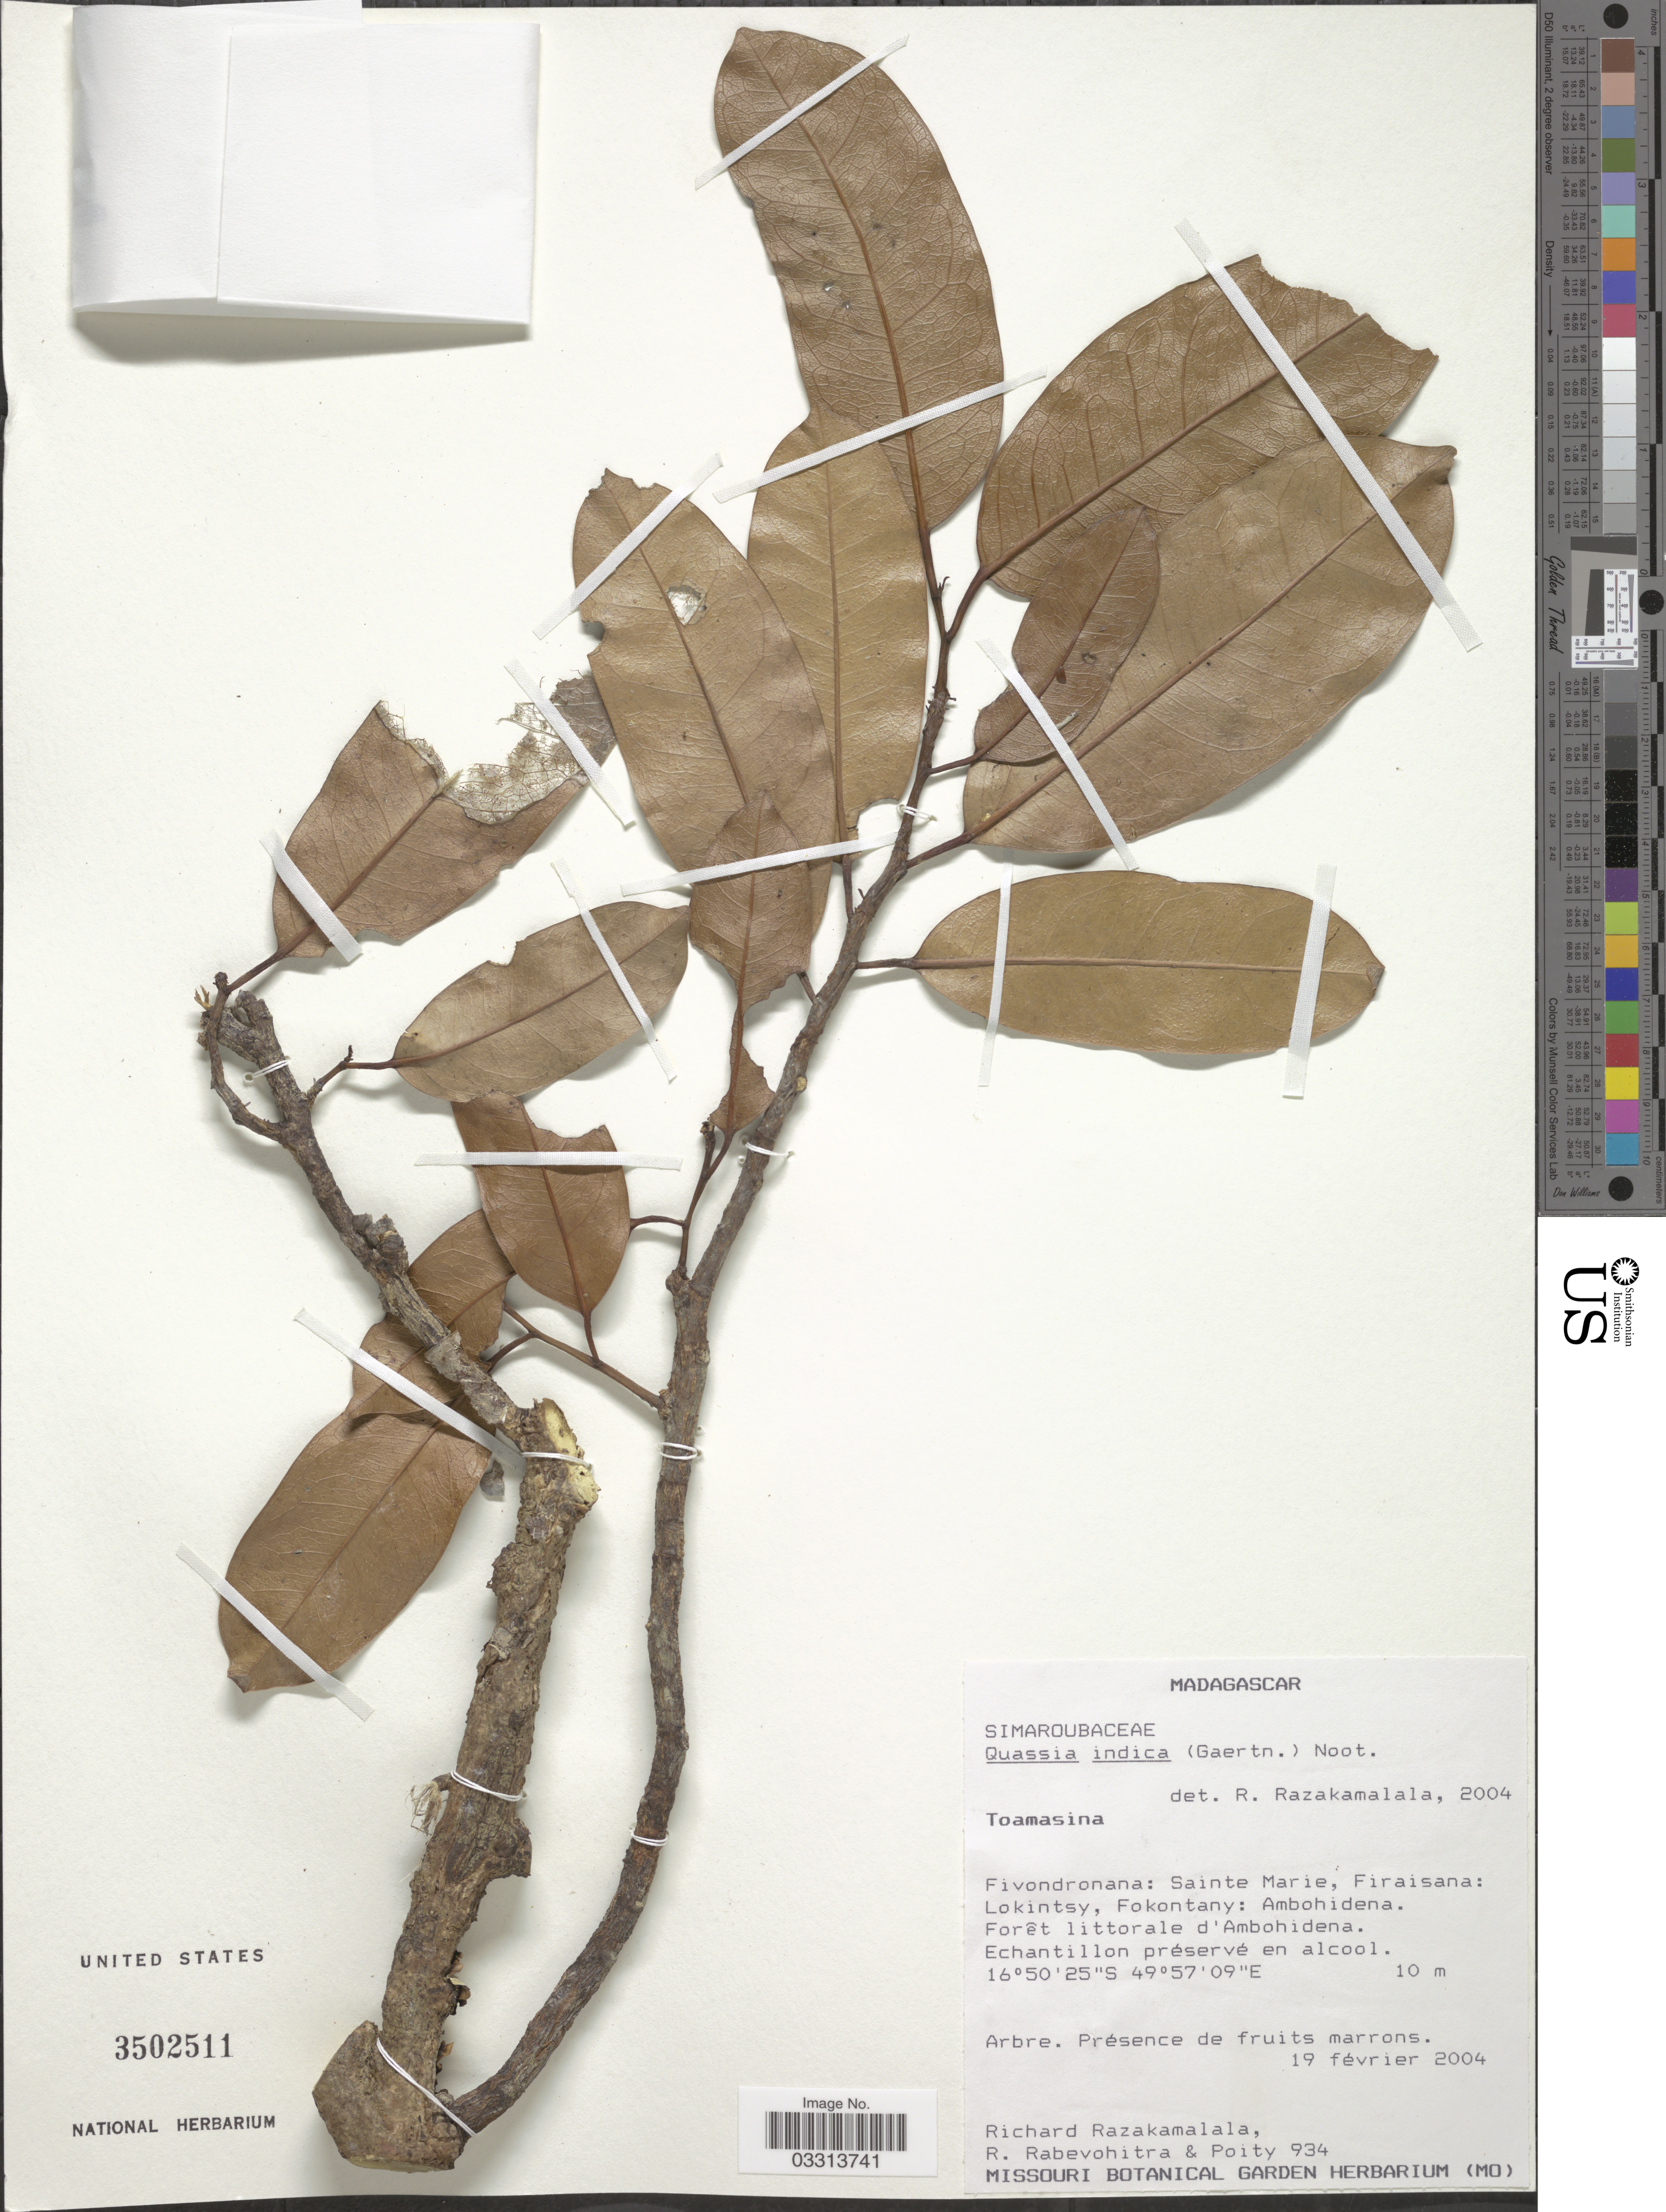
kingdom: Plantae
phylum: Tracheophyta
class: Magnoliopsida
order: Sapindales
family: Simaroubaceae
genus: Samadera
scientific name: Samadera indica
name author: Gaertn.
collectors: R. Razakamalala, R. Rabevohitra & -. Poity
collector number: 934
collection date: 2004-02-19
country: Madagascar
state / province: Analanjirofo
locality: Fivondronana: Sainte Marie, Firaisana: Lokintsy, Fokontany: Ambohidena. Forêt littorale d'Ambohidena.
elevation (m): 10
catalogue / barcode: US 3502511